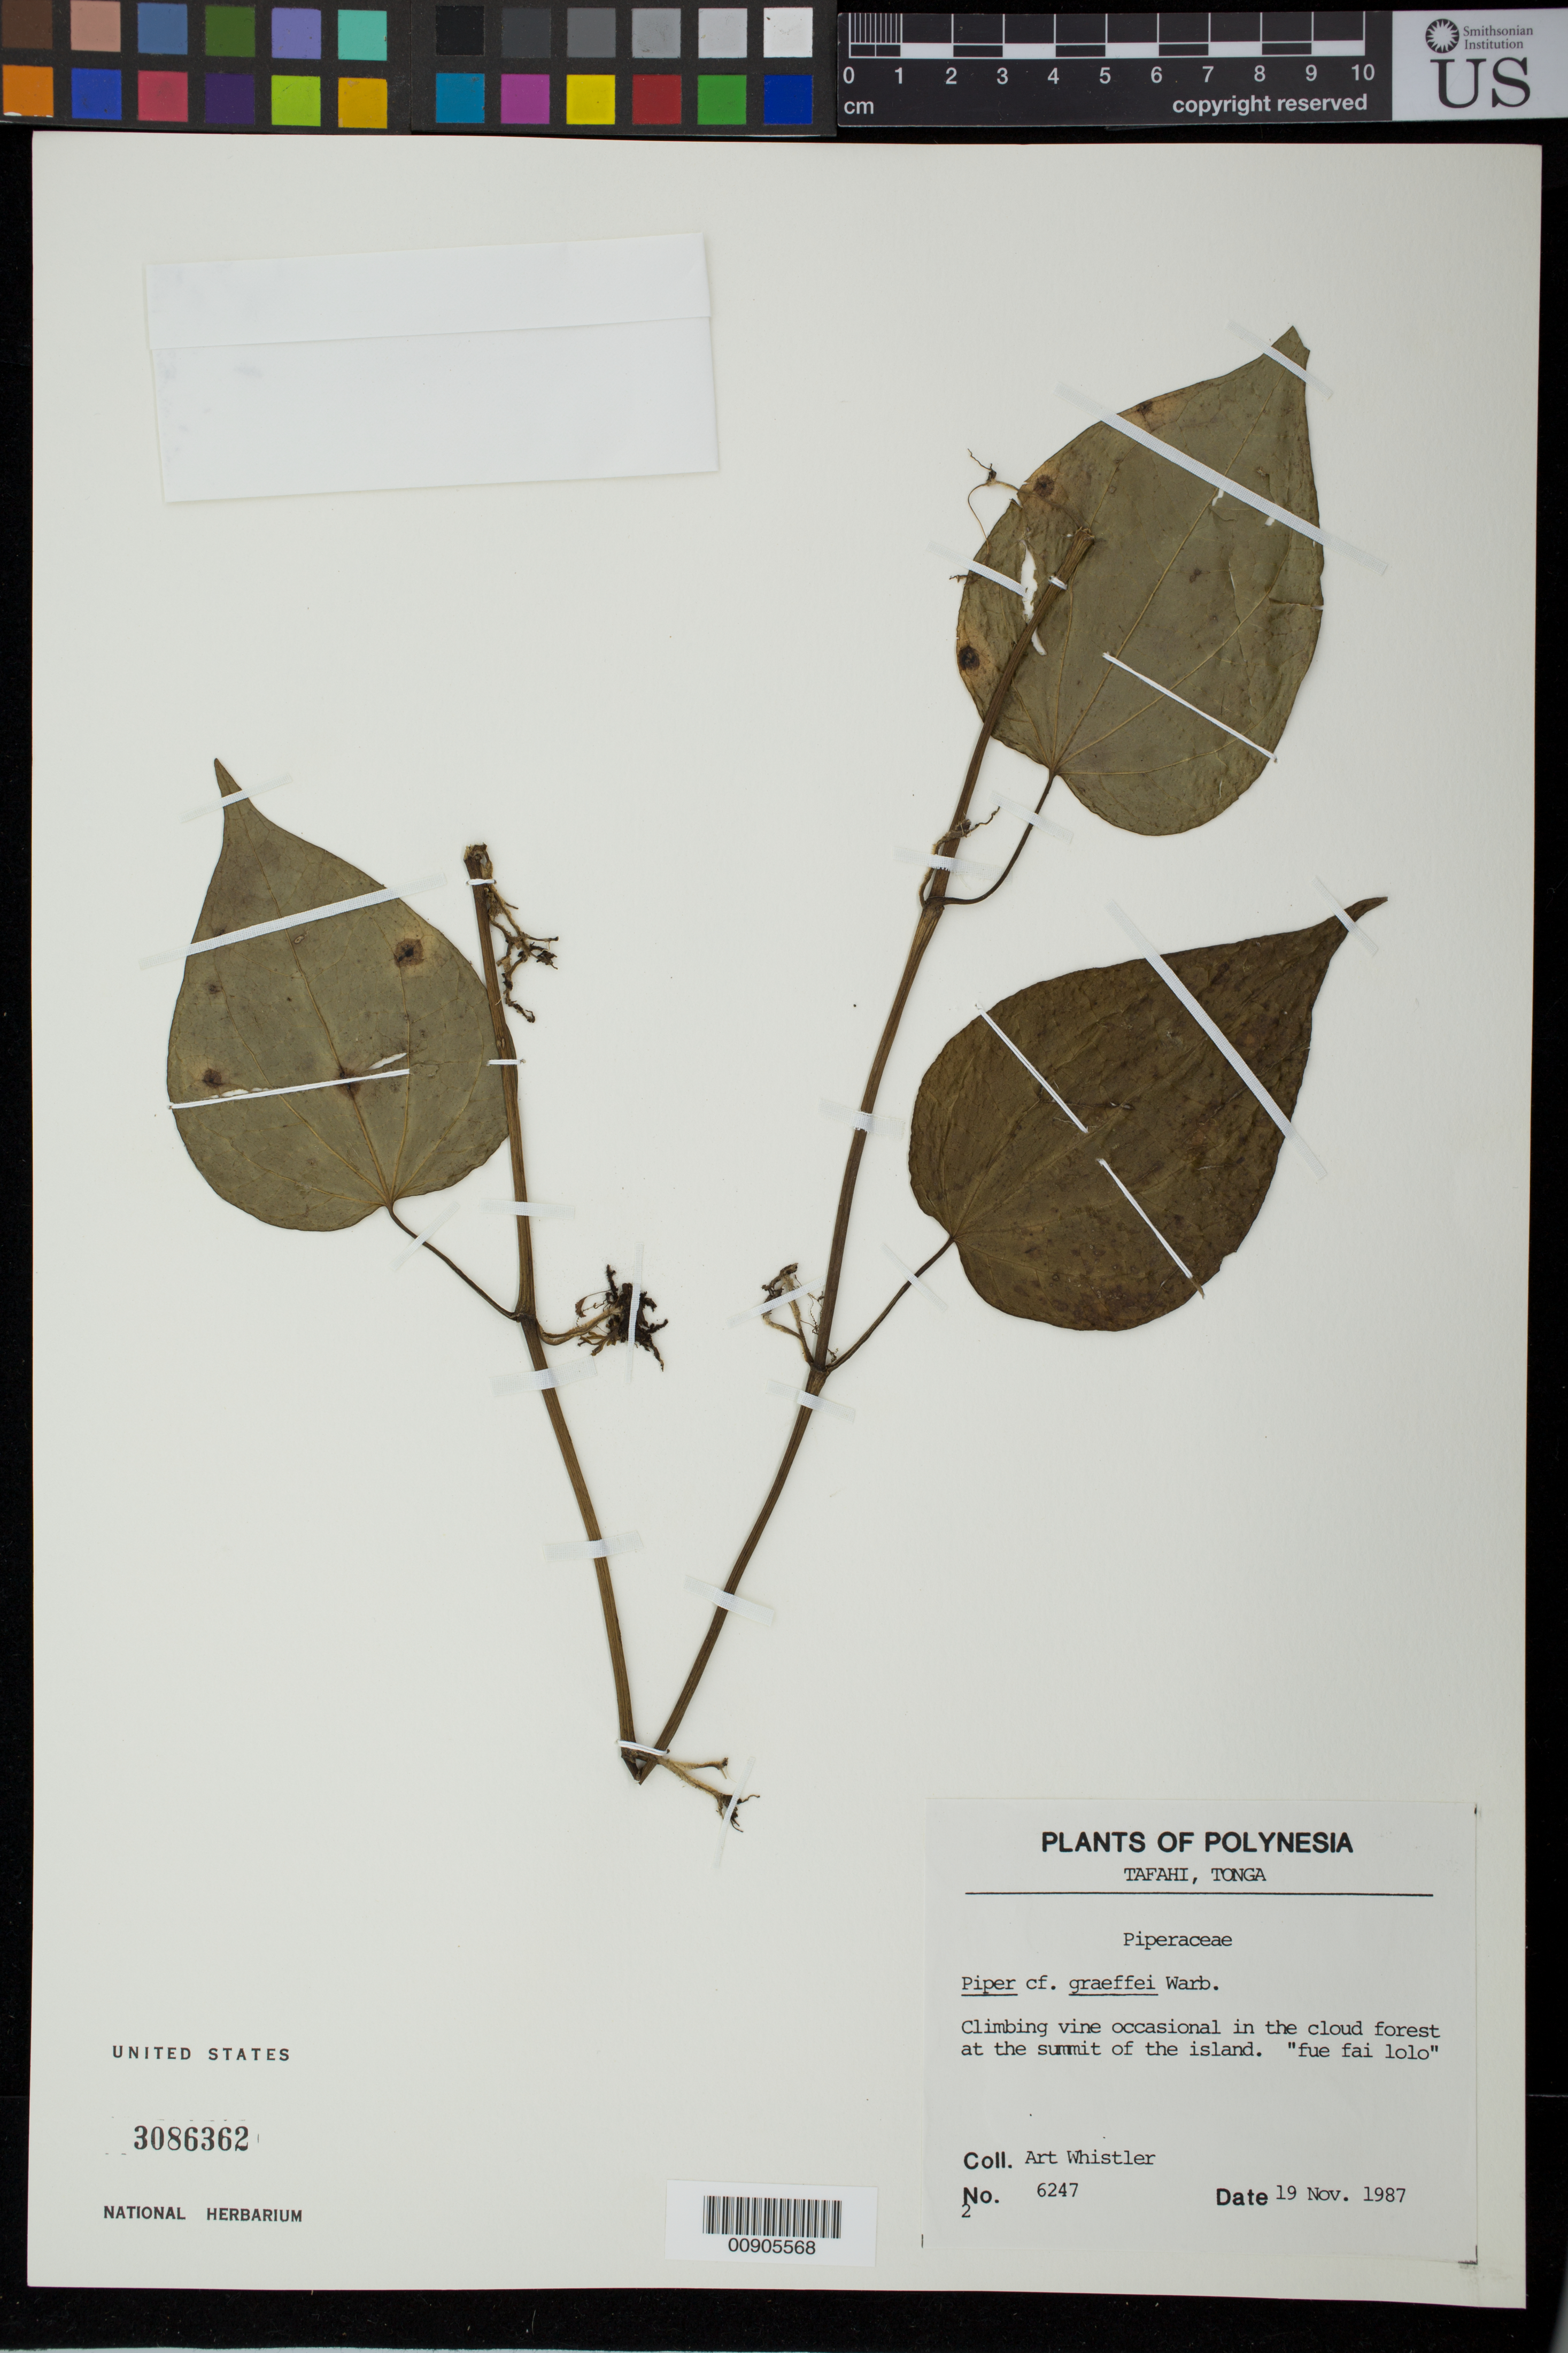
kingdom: Plantae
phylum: Tracheophyta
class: Magnoliopsida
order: Piperales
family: Piperaceae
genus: Piper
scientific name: Piper graeffei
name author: Warb.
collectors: A. Whistler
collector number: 6247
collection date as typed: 19 Nov 1987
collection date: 1987-11-19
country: Tonga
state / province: Tonga Outliers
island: Tafahi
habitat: Occasional in the cloud forest at the summit of the island.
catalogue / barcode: US 3086362